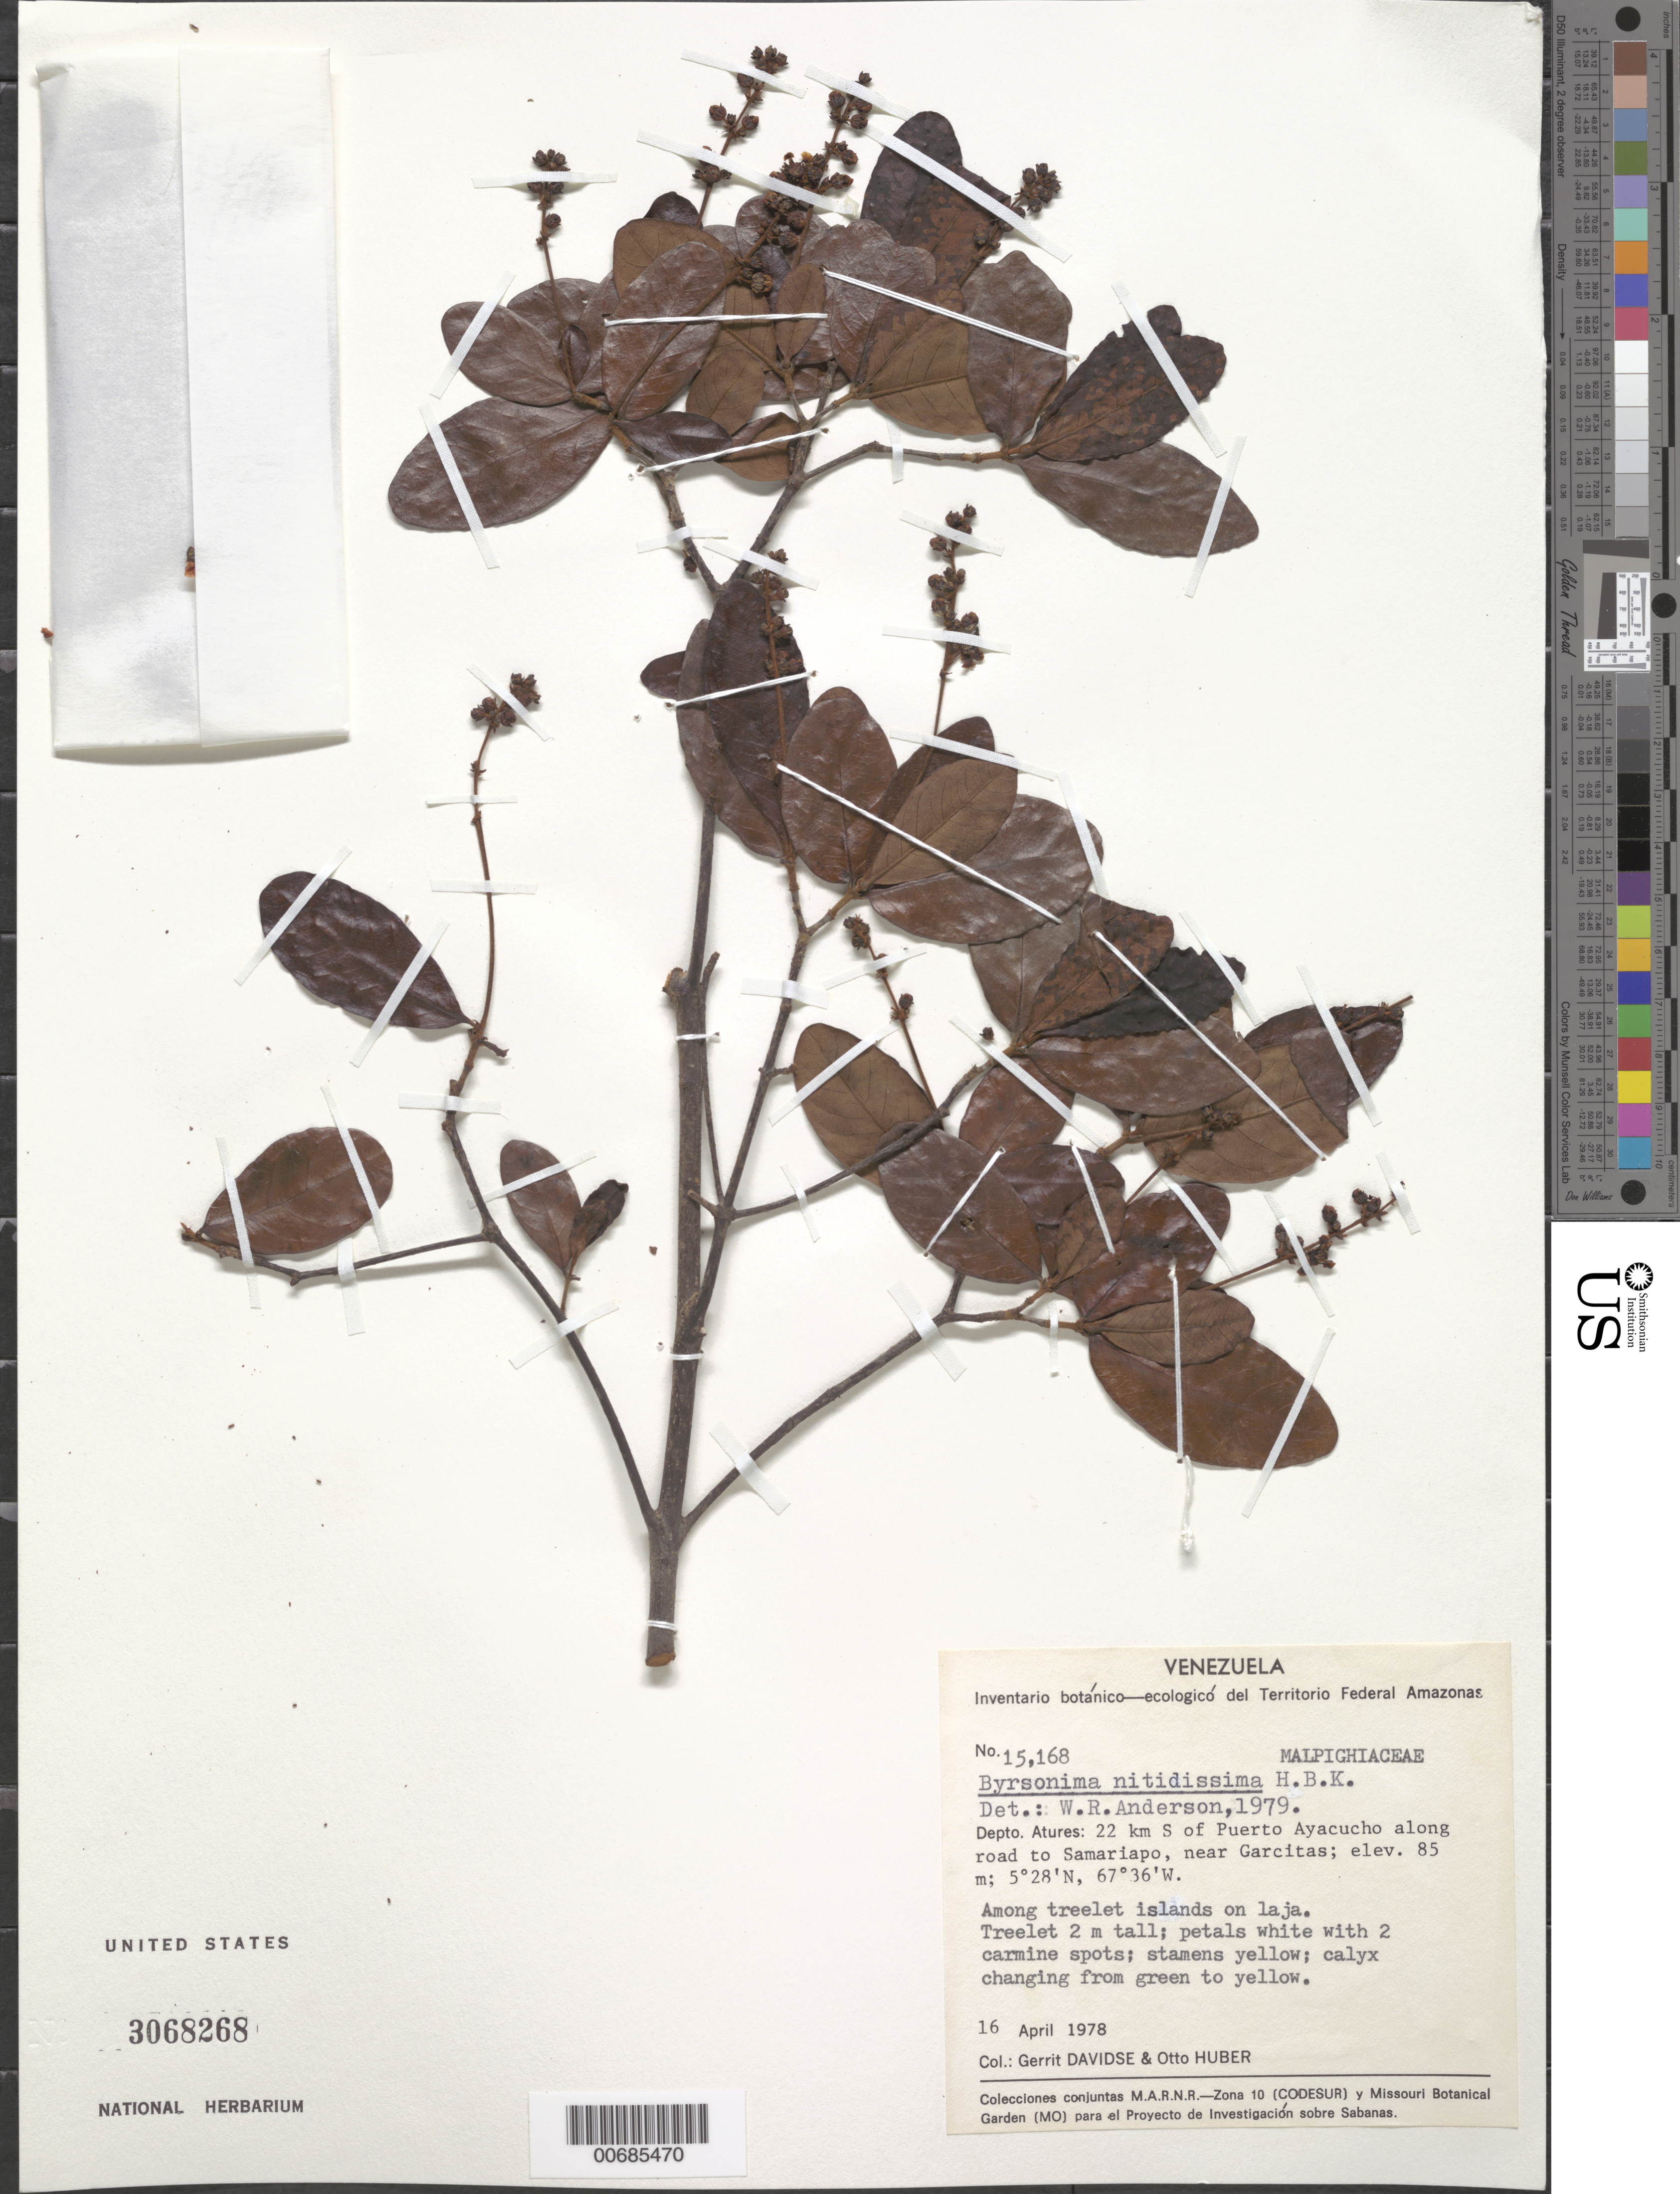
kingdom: Plantae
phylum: Tracheophyta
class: Magnoliopsida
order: Malpighiales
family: Malpighiaceae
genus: Byrsonima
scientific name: Byrsonima nitidissima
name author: Kunth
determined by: Anderson, W. R., (MICH), University of Michigan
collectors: G. Davidse & O. Huber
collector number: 15168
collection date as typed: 16-Apr-78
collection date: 1978-04-16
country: Venezuela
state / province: Amazonas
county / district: Atures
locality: Puerto Ayacucho, 22 km S of along road to Samariapo, near Garcitas, Río Orinoco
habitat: Among treelet islands on laja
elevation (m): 85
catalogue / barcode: US 3068268